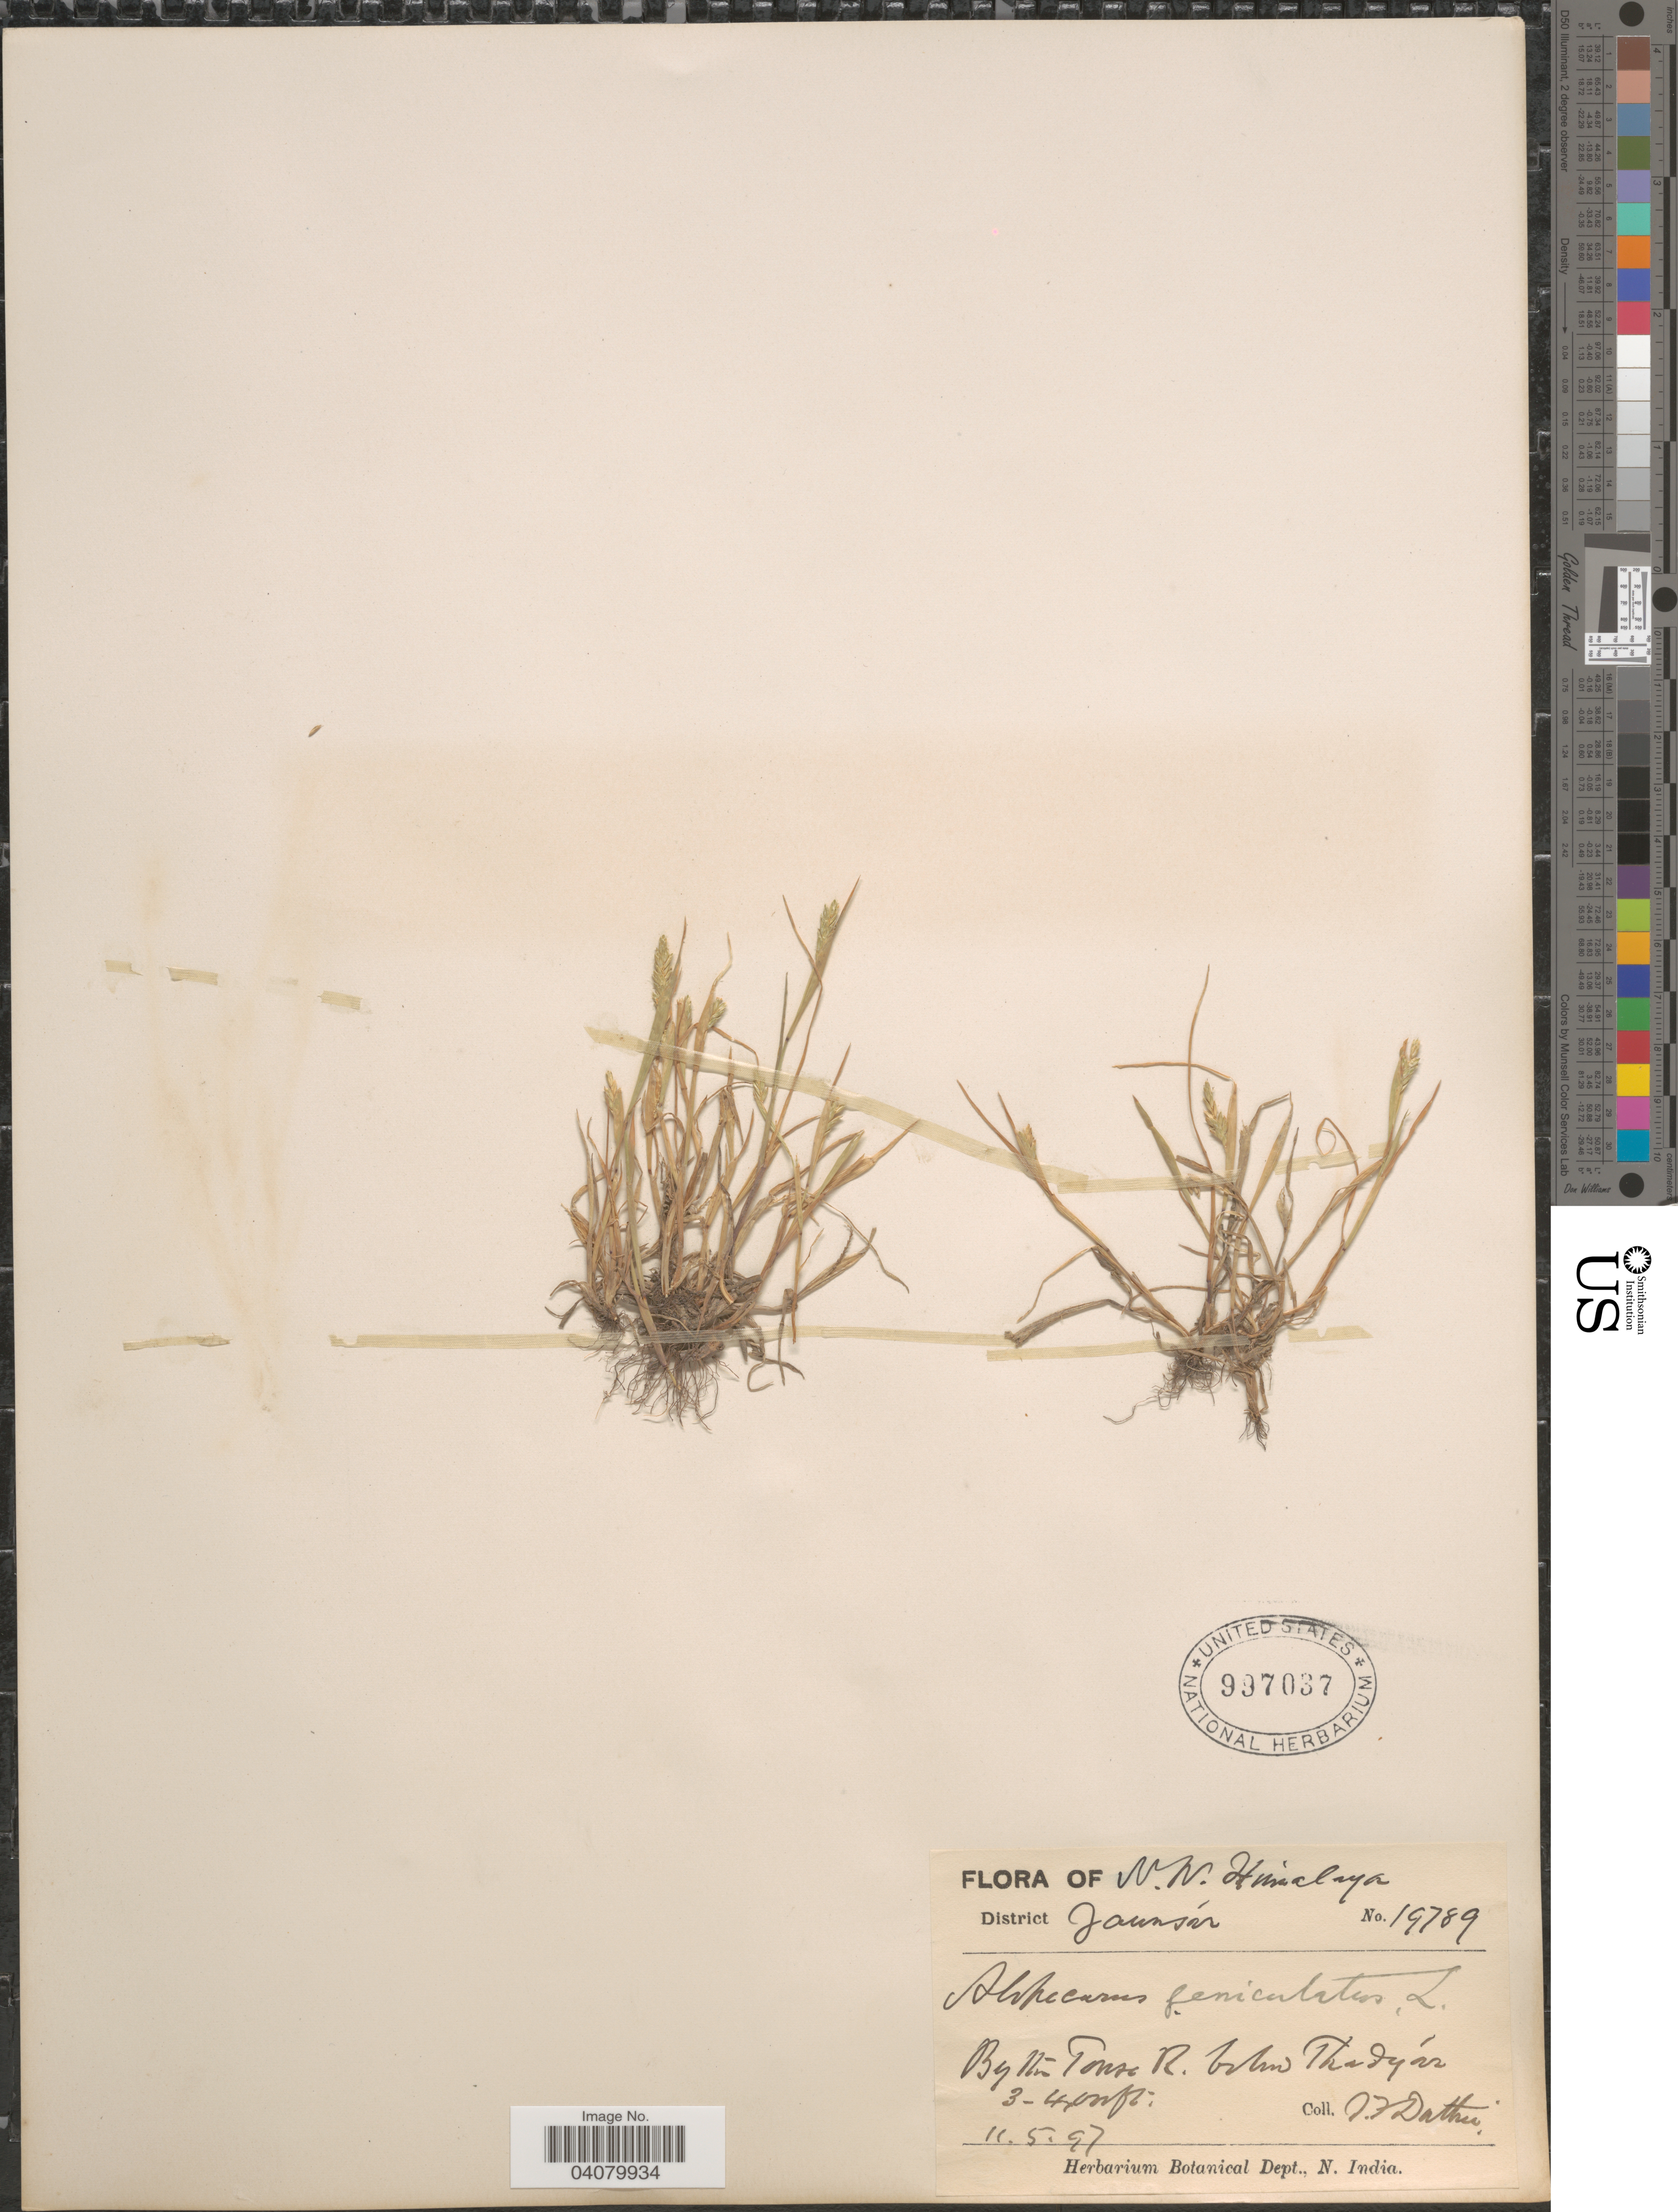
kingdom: Plantae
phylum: Tracheophyta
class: Liliopsida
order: Poales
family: Poaceae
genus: Alopecurus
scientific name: Alopecurus aequalis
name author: Sobol.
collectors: J. F. Duthie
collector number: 19789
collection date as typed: Transcribed d/m/y: 11/5/97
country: India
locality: N. W. Himalaya. District Jaunsár. By the Tonse R. below Thadyár.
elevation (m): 914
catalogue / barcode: US 997037